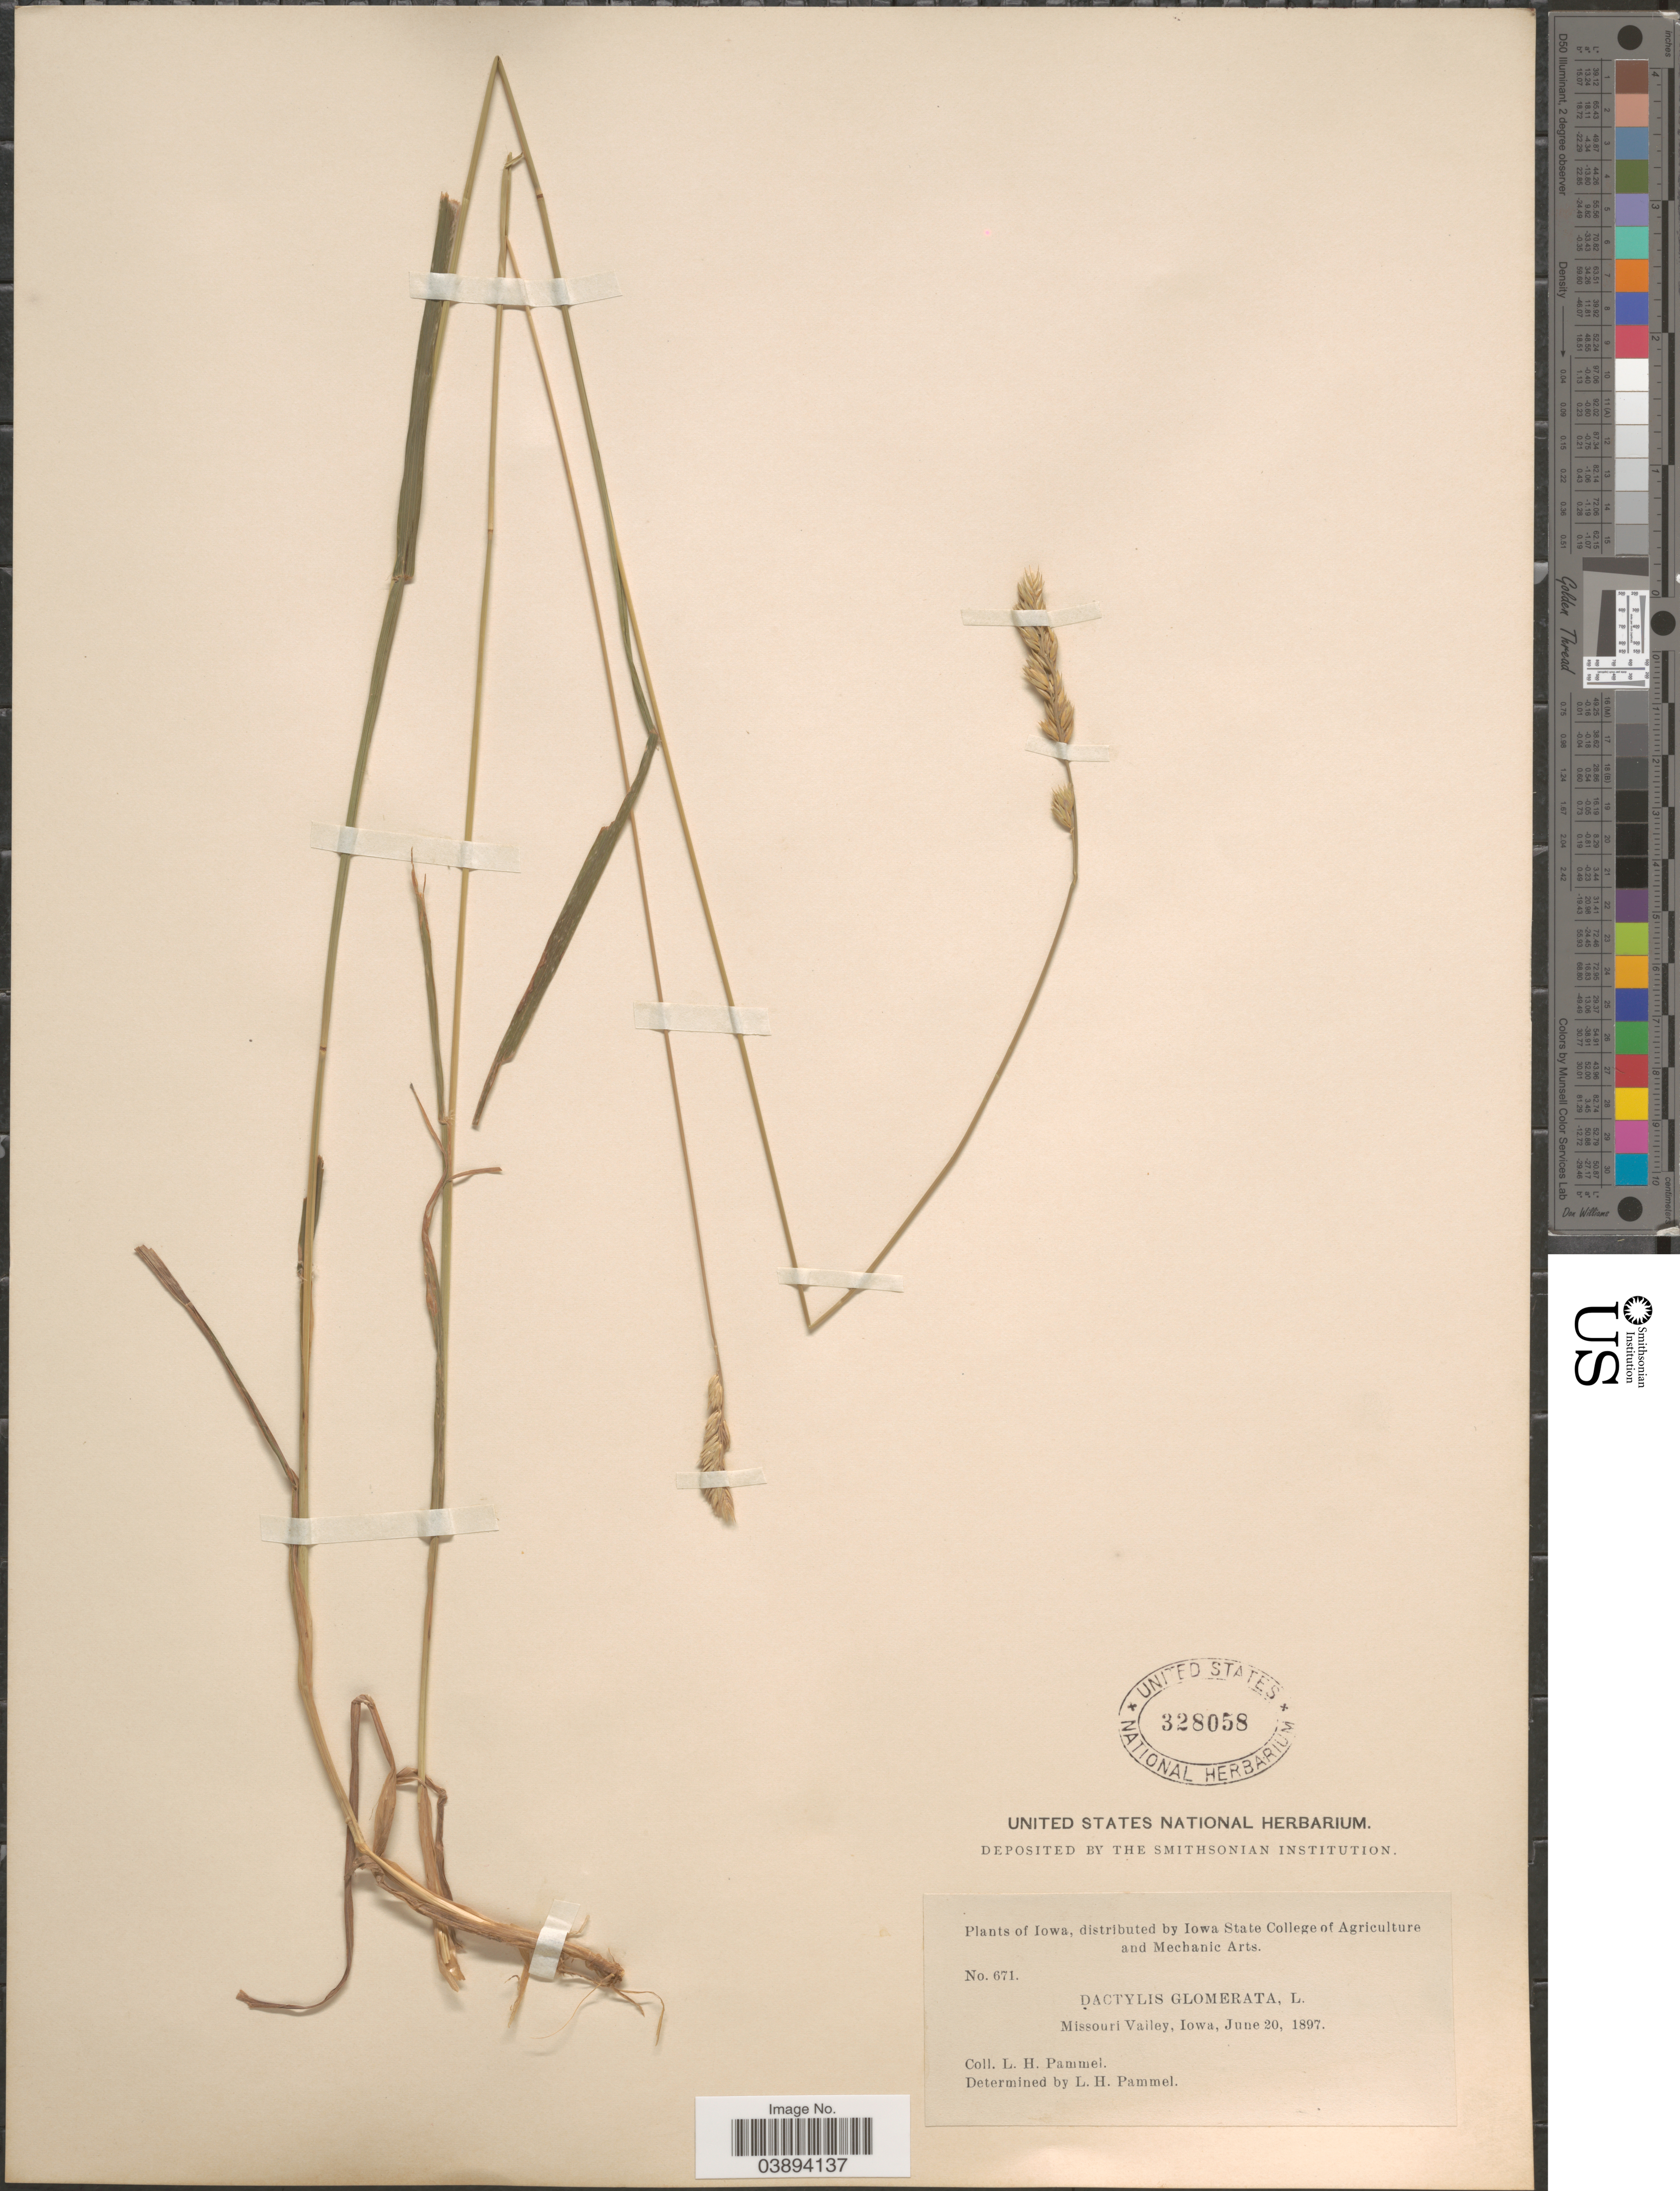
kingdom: Plantae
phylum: Tracheophyta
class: Liliopsida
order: Poales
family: Poaceae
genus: Dactylis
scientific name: Dactylis glomerata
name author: L.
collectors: L. Pammel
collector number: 671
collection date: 1897-06-20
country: United States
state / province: Iowa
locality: Missouri Valley.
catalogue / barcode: US 328058